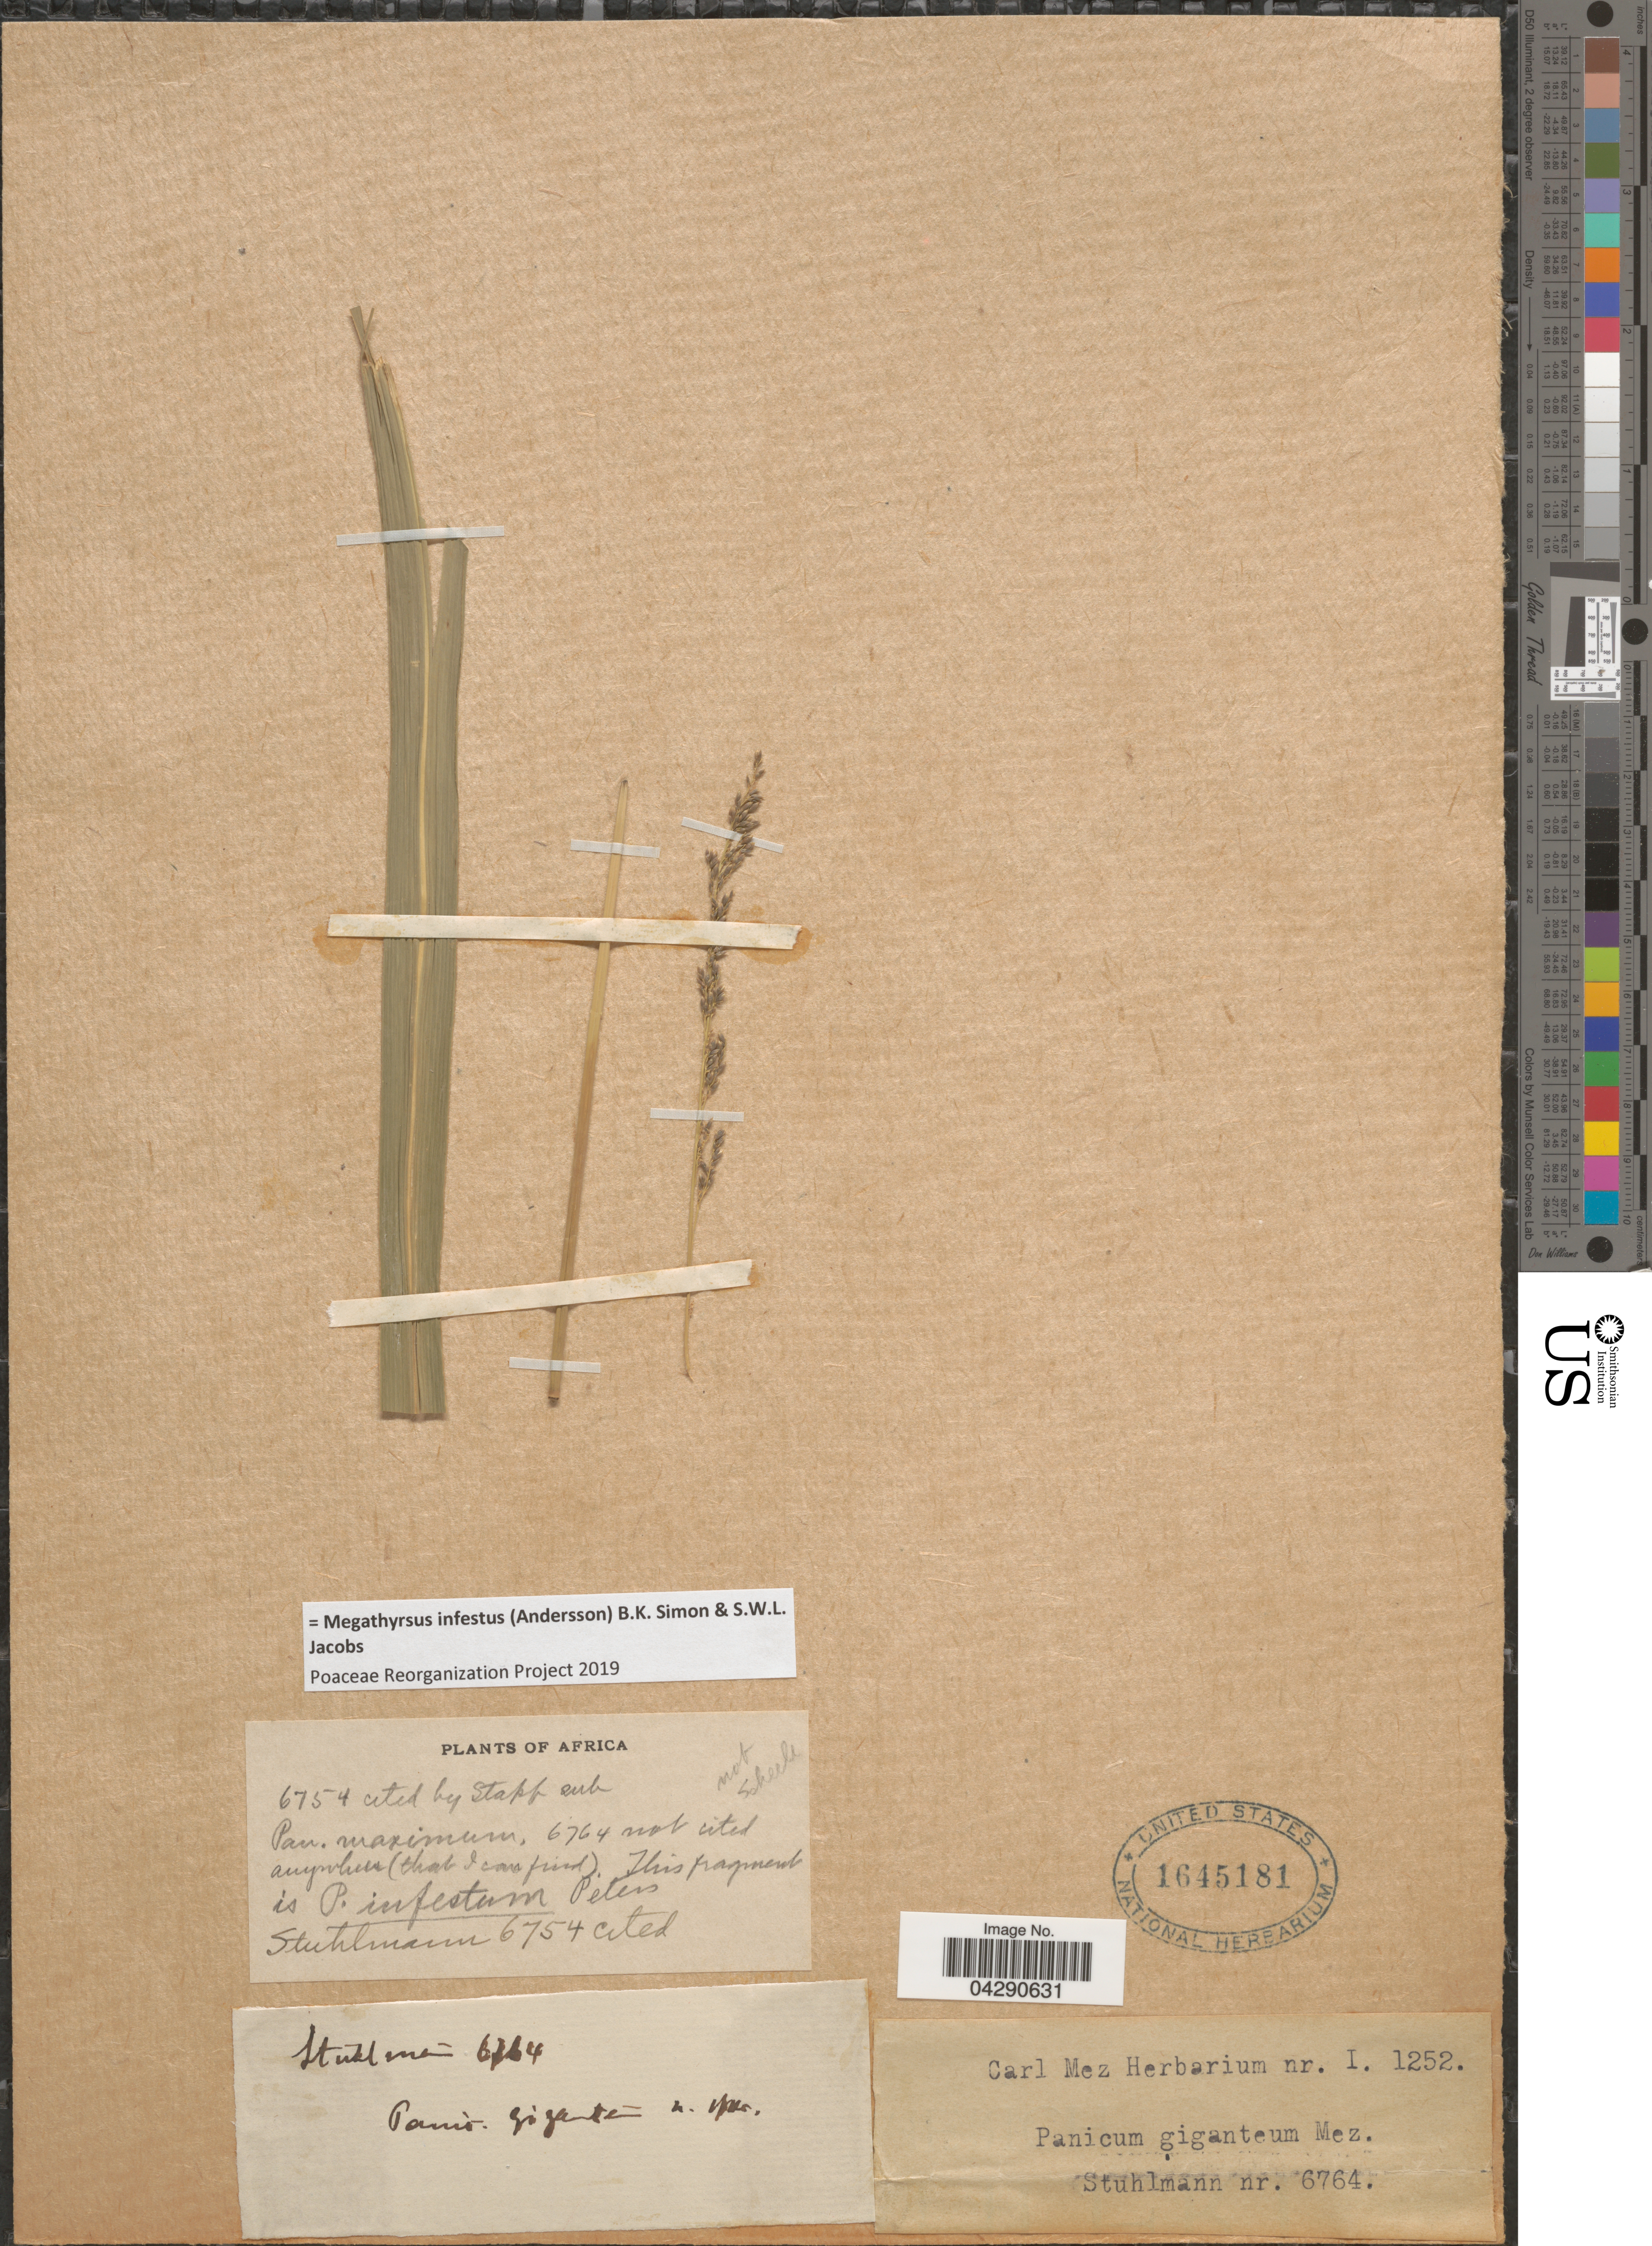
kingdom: Plantae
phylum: Tracheophyta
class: Liliopsida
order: Poales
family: Poaceae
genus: Megathyrsus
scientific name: Megathyrsus infestus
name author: (Peters) B.K. Simon & S.W.L. Jacobs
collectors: -. Stuhlmann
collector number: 6764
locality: Africa.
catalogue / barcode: US 1645181